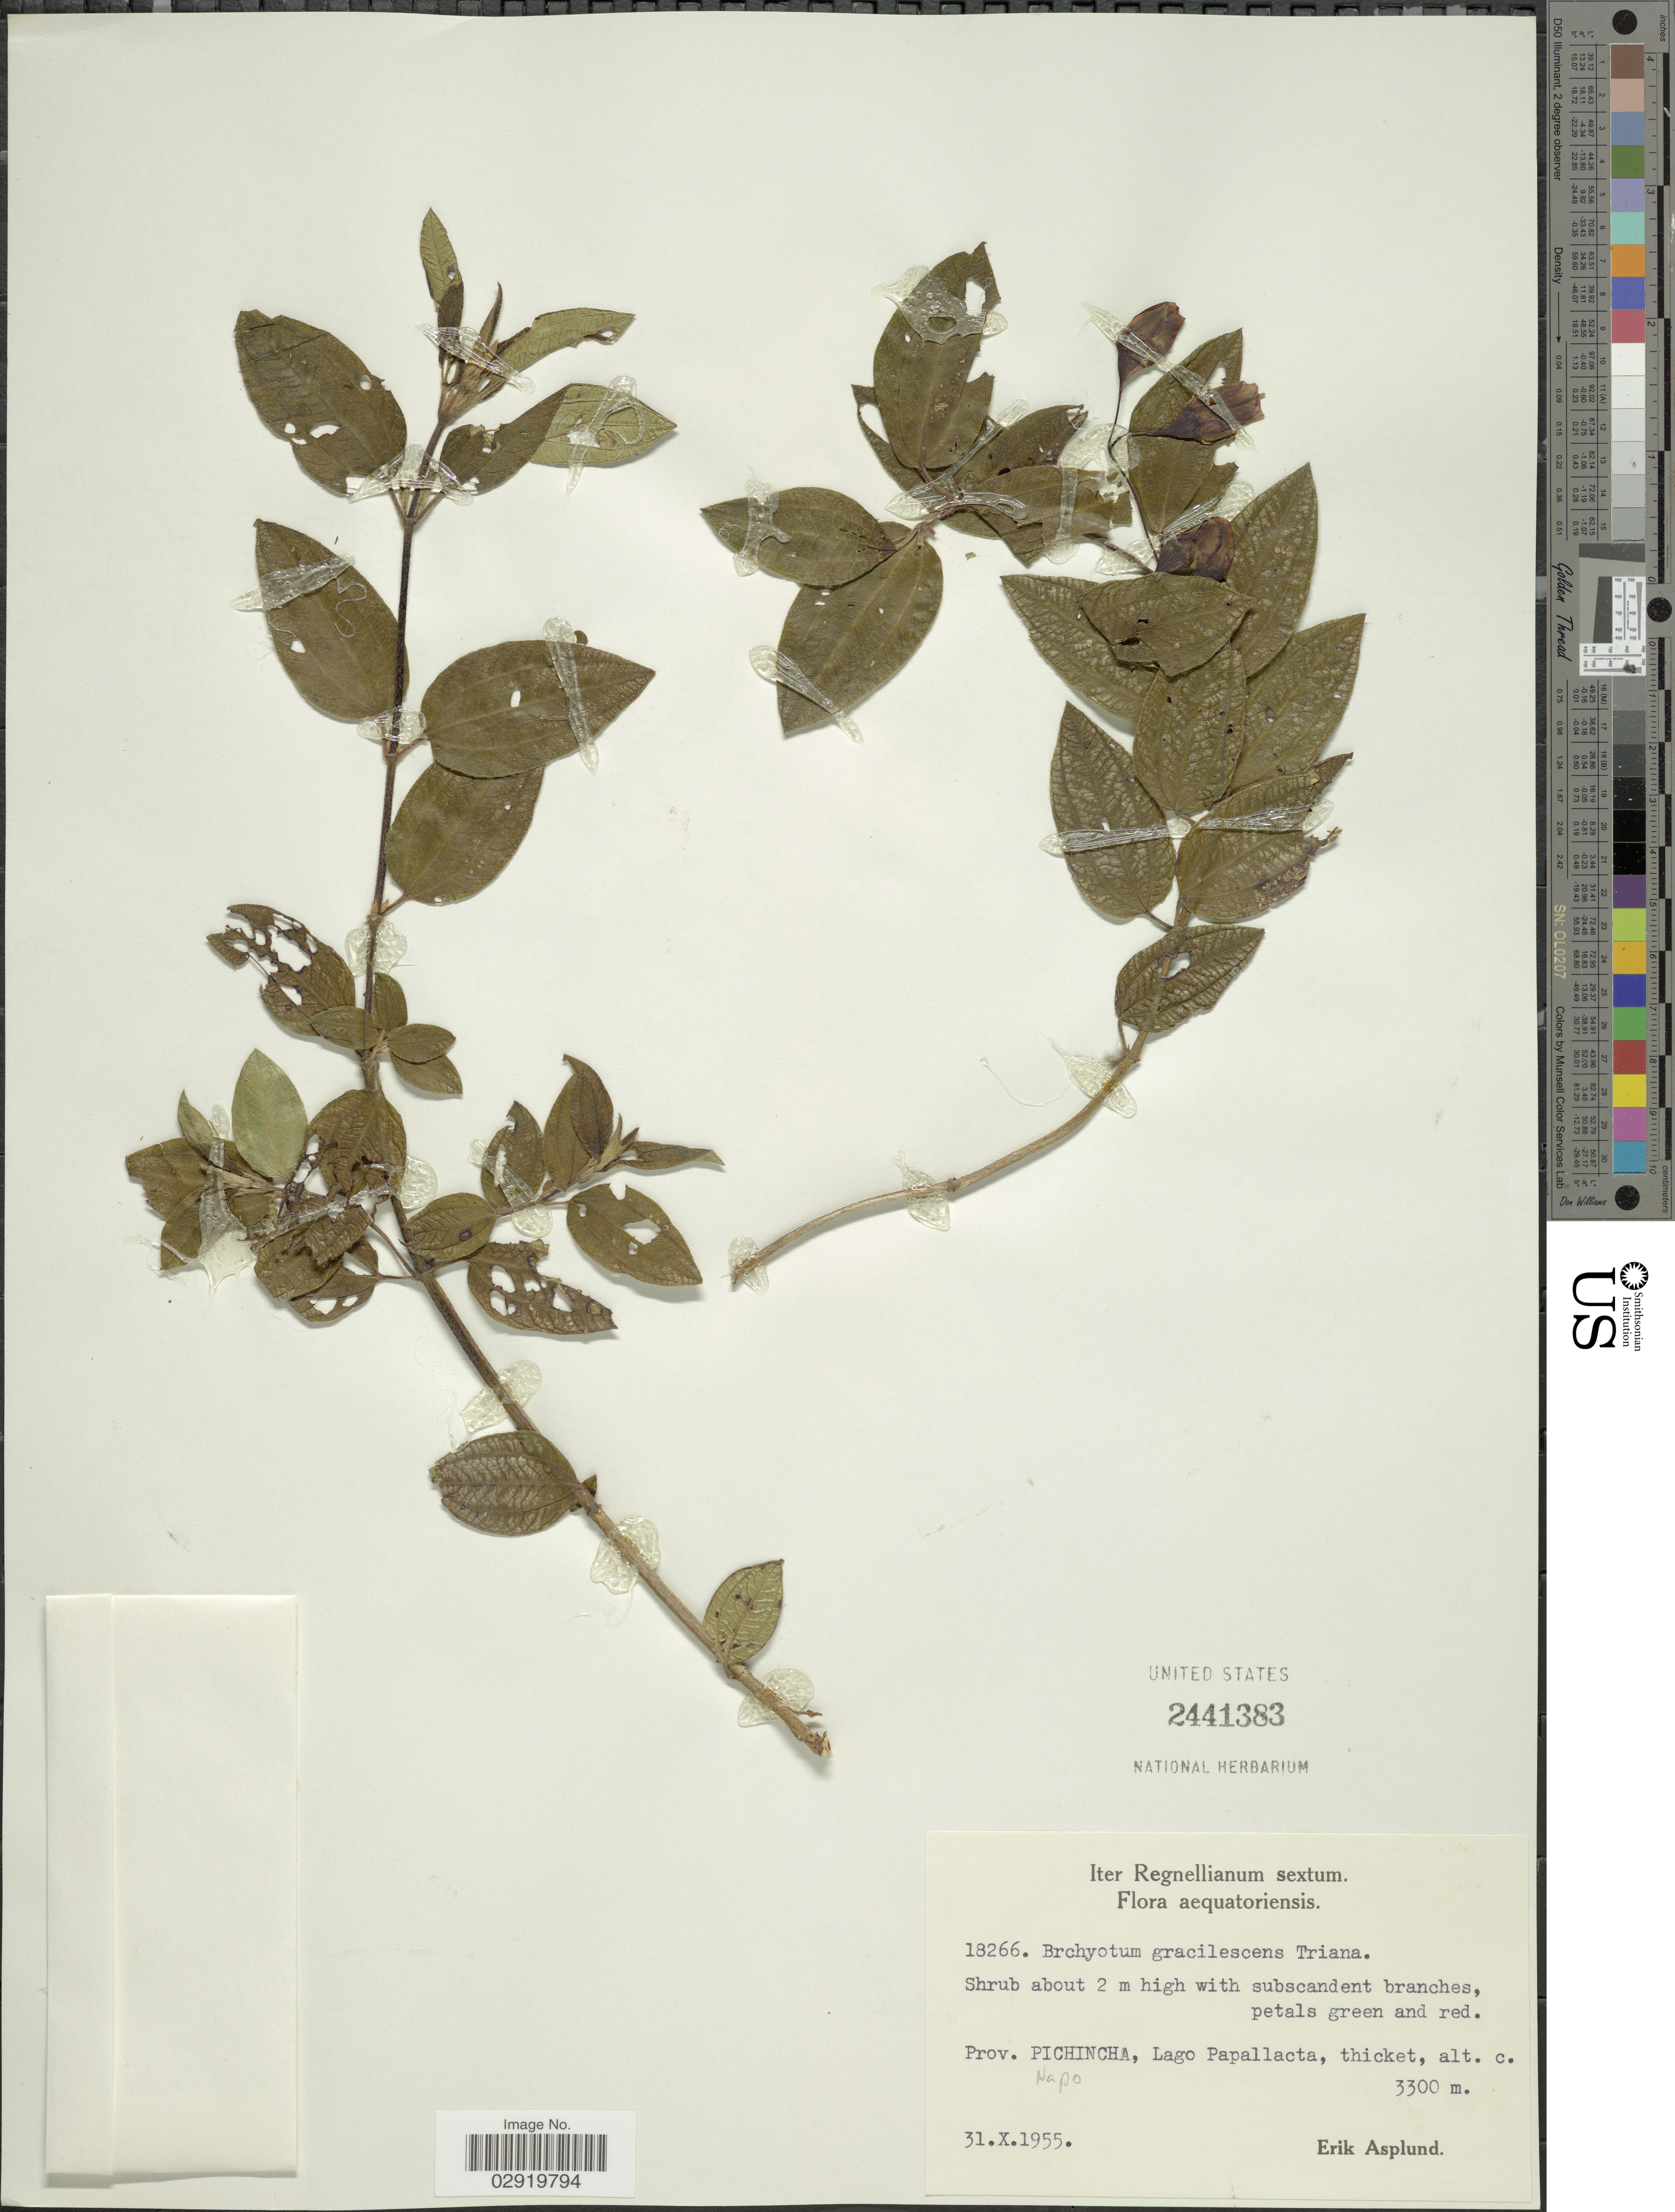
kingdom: Plantae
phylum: Tracheophyta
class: Magnoliopsida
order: Myrtales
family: Melastomataceae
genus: Brachyotum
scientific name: Brachyotum gracilescens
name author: Triana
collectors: E. Asplund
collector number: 18266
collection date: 1955-10-31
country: Ecuador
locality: Prov. Pichincha, Lago Papallacta, Napo.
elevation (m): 3300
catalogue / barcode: US 2441383